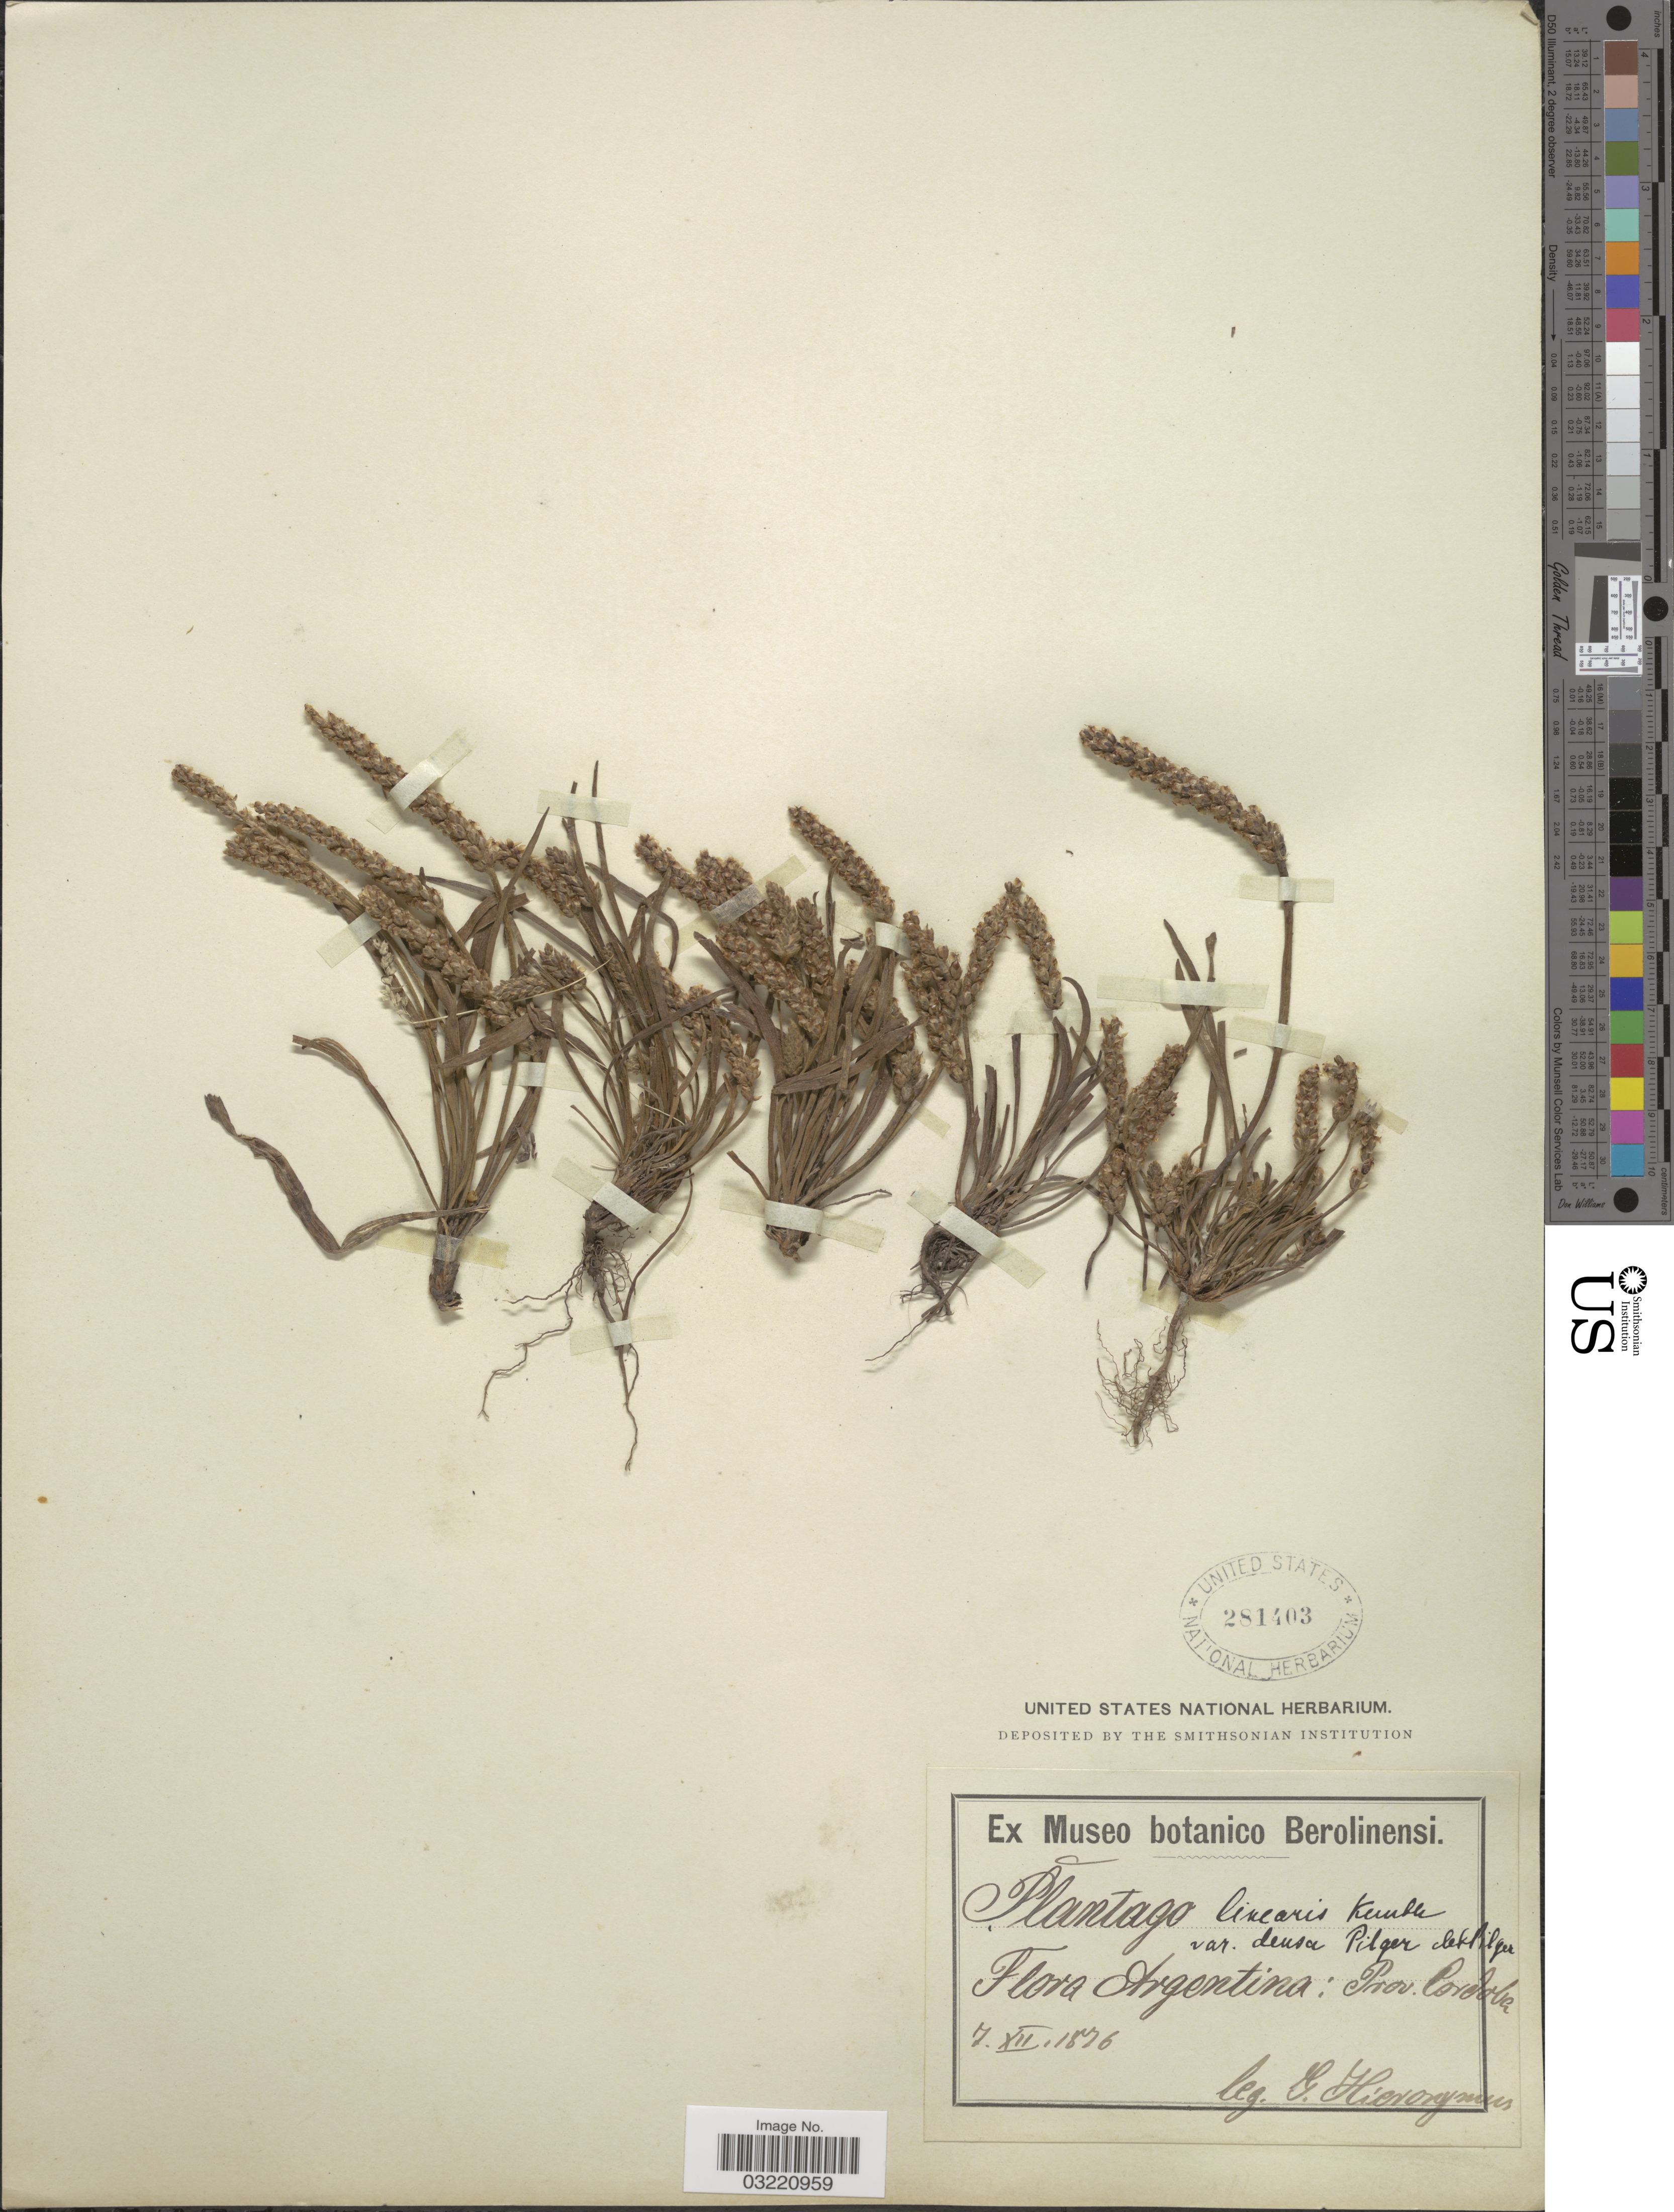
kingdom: Plantae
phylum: Tracheophyta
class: Magnoliopsida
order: Lamiales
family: Plantaginaceae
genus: Plantago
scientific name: Plantago linearis var. densa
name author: Pilg.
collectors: G. H. Hieronymus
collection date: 1876-12-07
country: Argentina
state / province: Cordoba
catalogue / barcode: US 281403